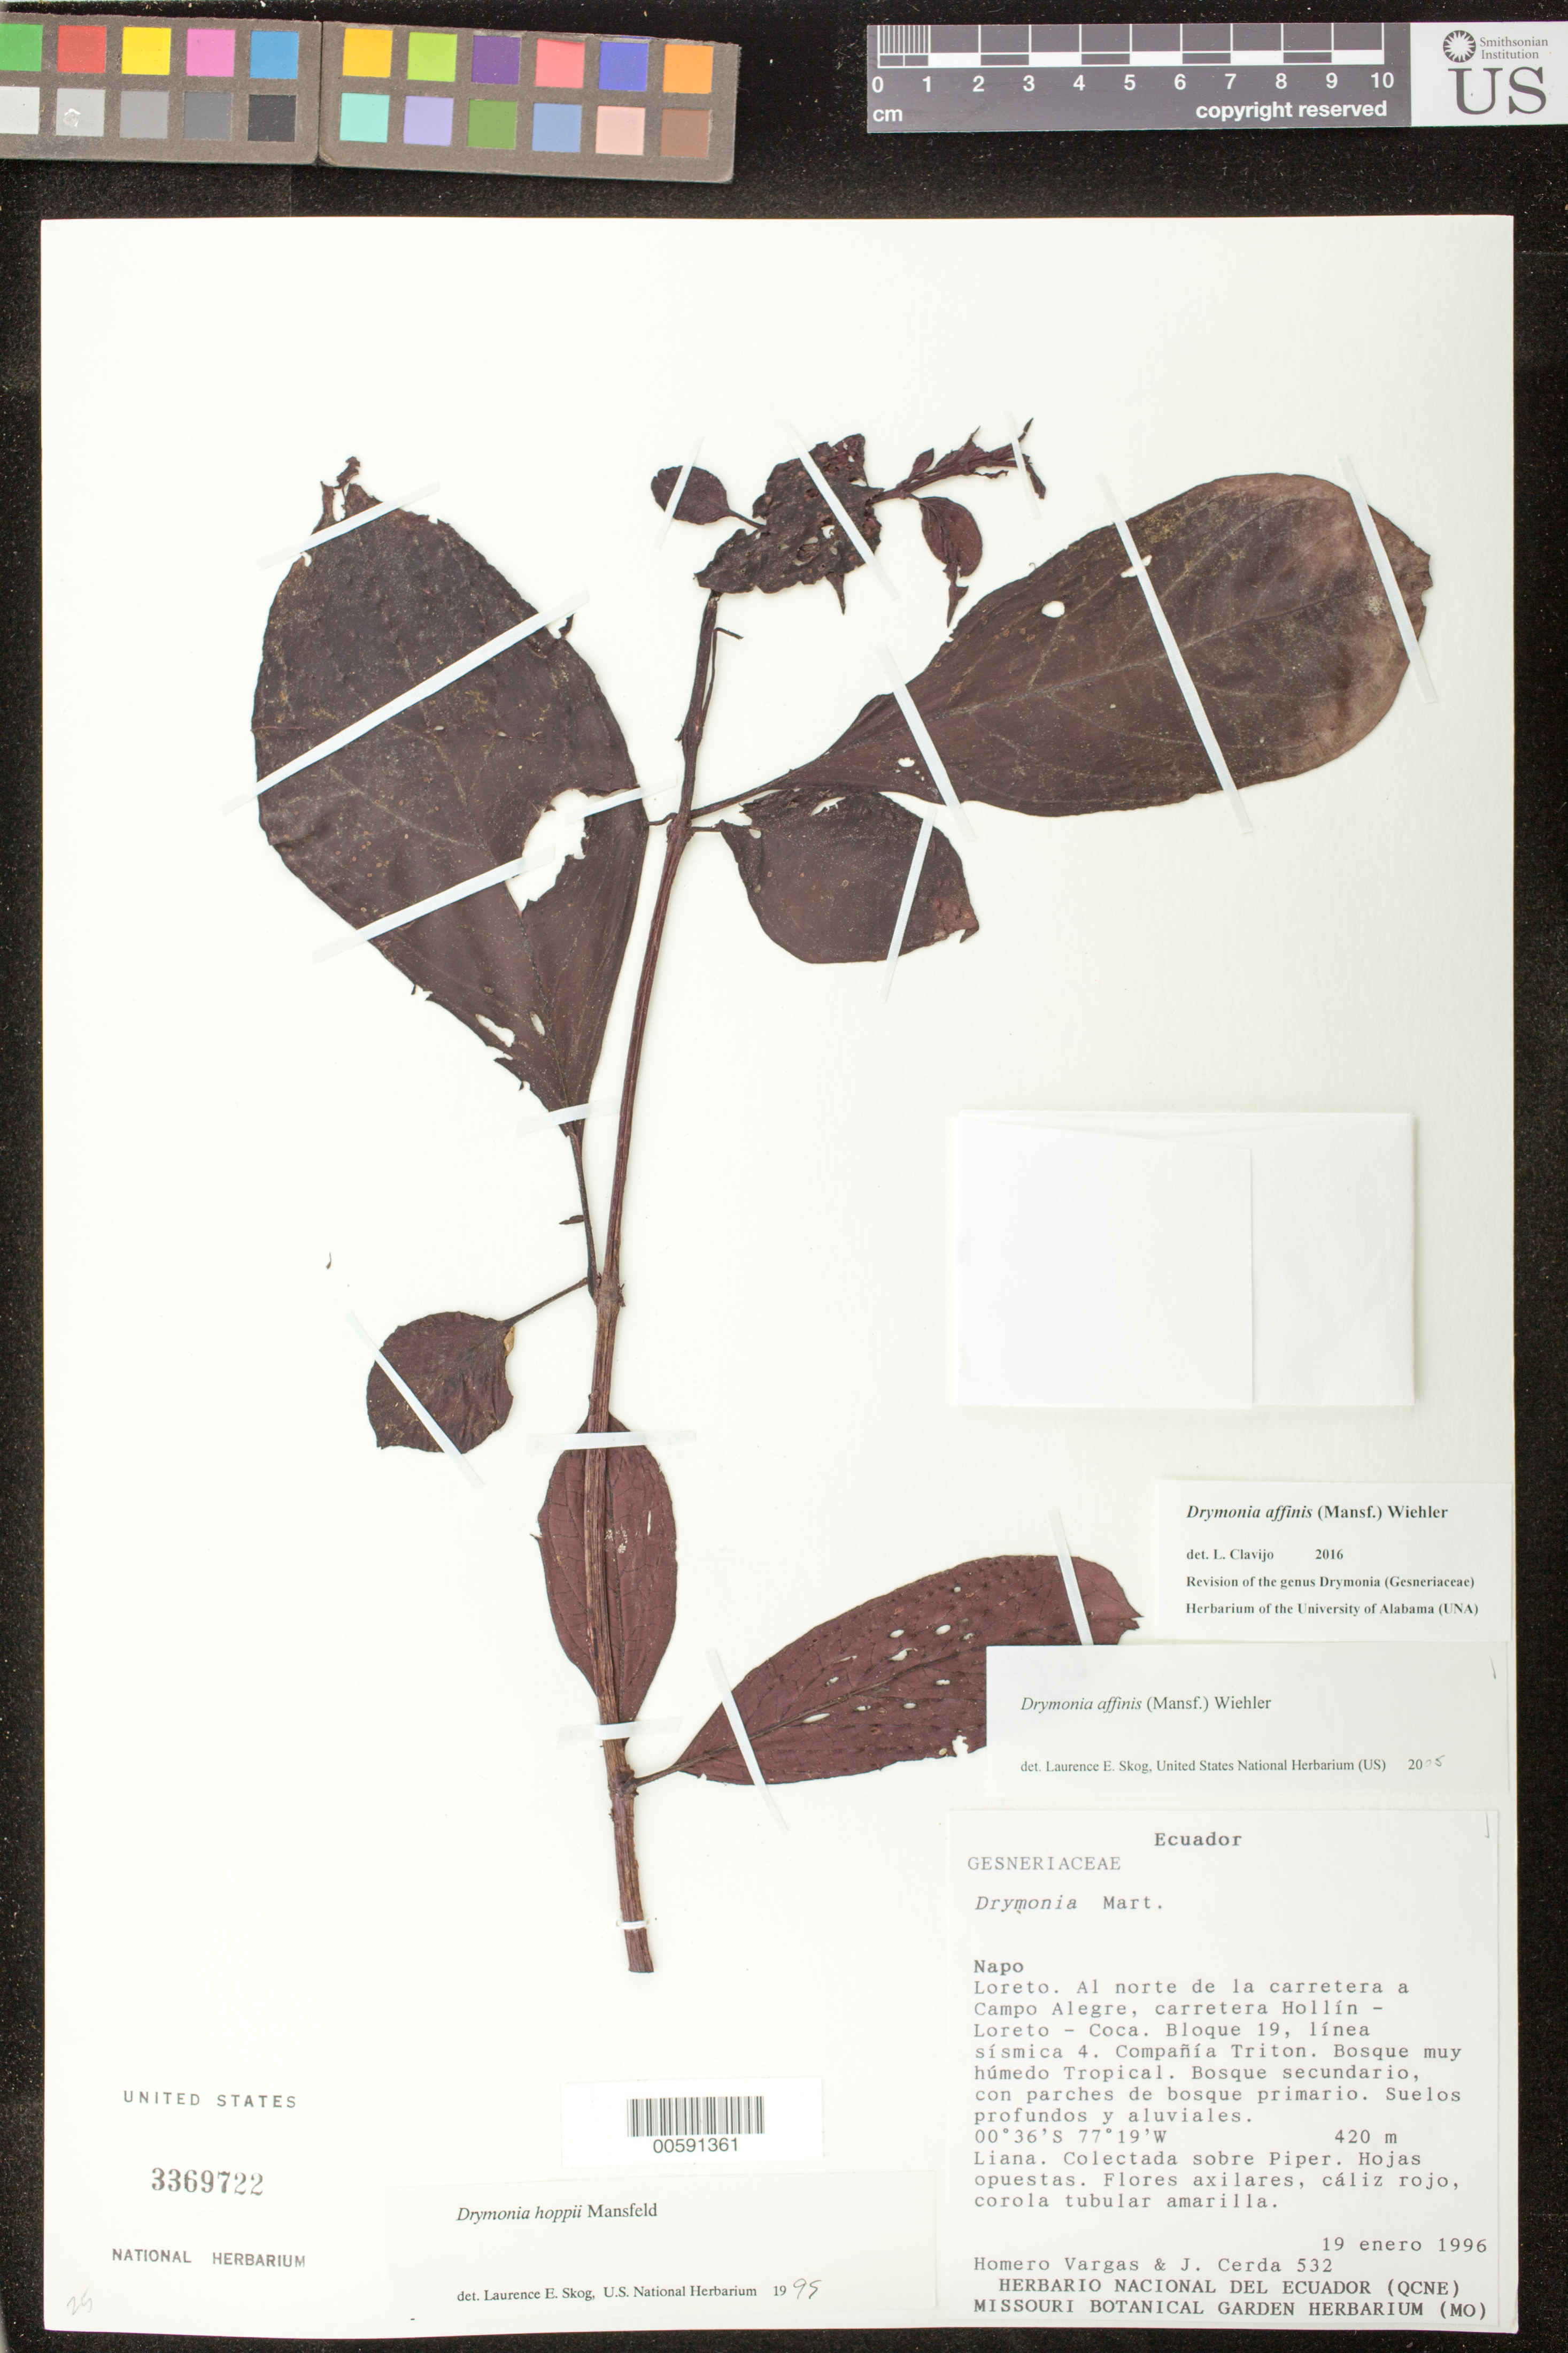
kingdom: Plantae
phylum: Tracheophyta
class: Magnoliopsida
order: Lamiales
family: Gesneriaceae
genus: Drymonia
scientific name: Drymonia affinis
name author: (Mansf.) Wiehler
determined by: Skog, Laurence E.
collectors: H. Vargas & J. Cerda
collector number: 532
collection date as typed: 19 Jan 1996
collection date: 1996-01-19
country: Ecuador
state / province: Napo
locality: Loreto. Al norte de la carretera a Campo Alegre, carretera Hollín - Loreto - Coca. Bloque 19, línea sísmica 4, Compañía Triton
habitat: Bosque muy húmedo tropical; bosque secundario, con parches de bosque primario; suelos profundos y aluviales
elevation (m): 420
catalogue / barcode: US 3369722